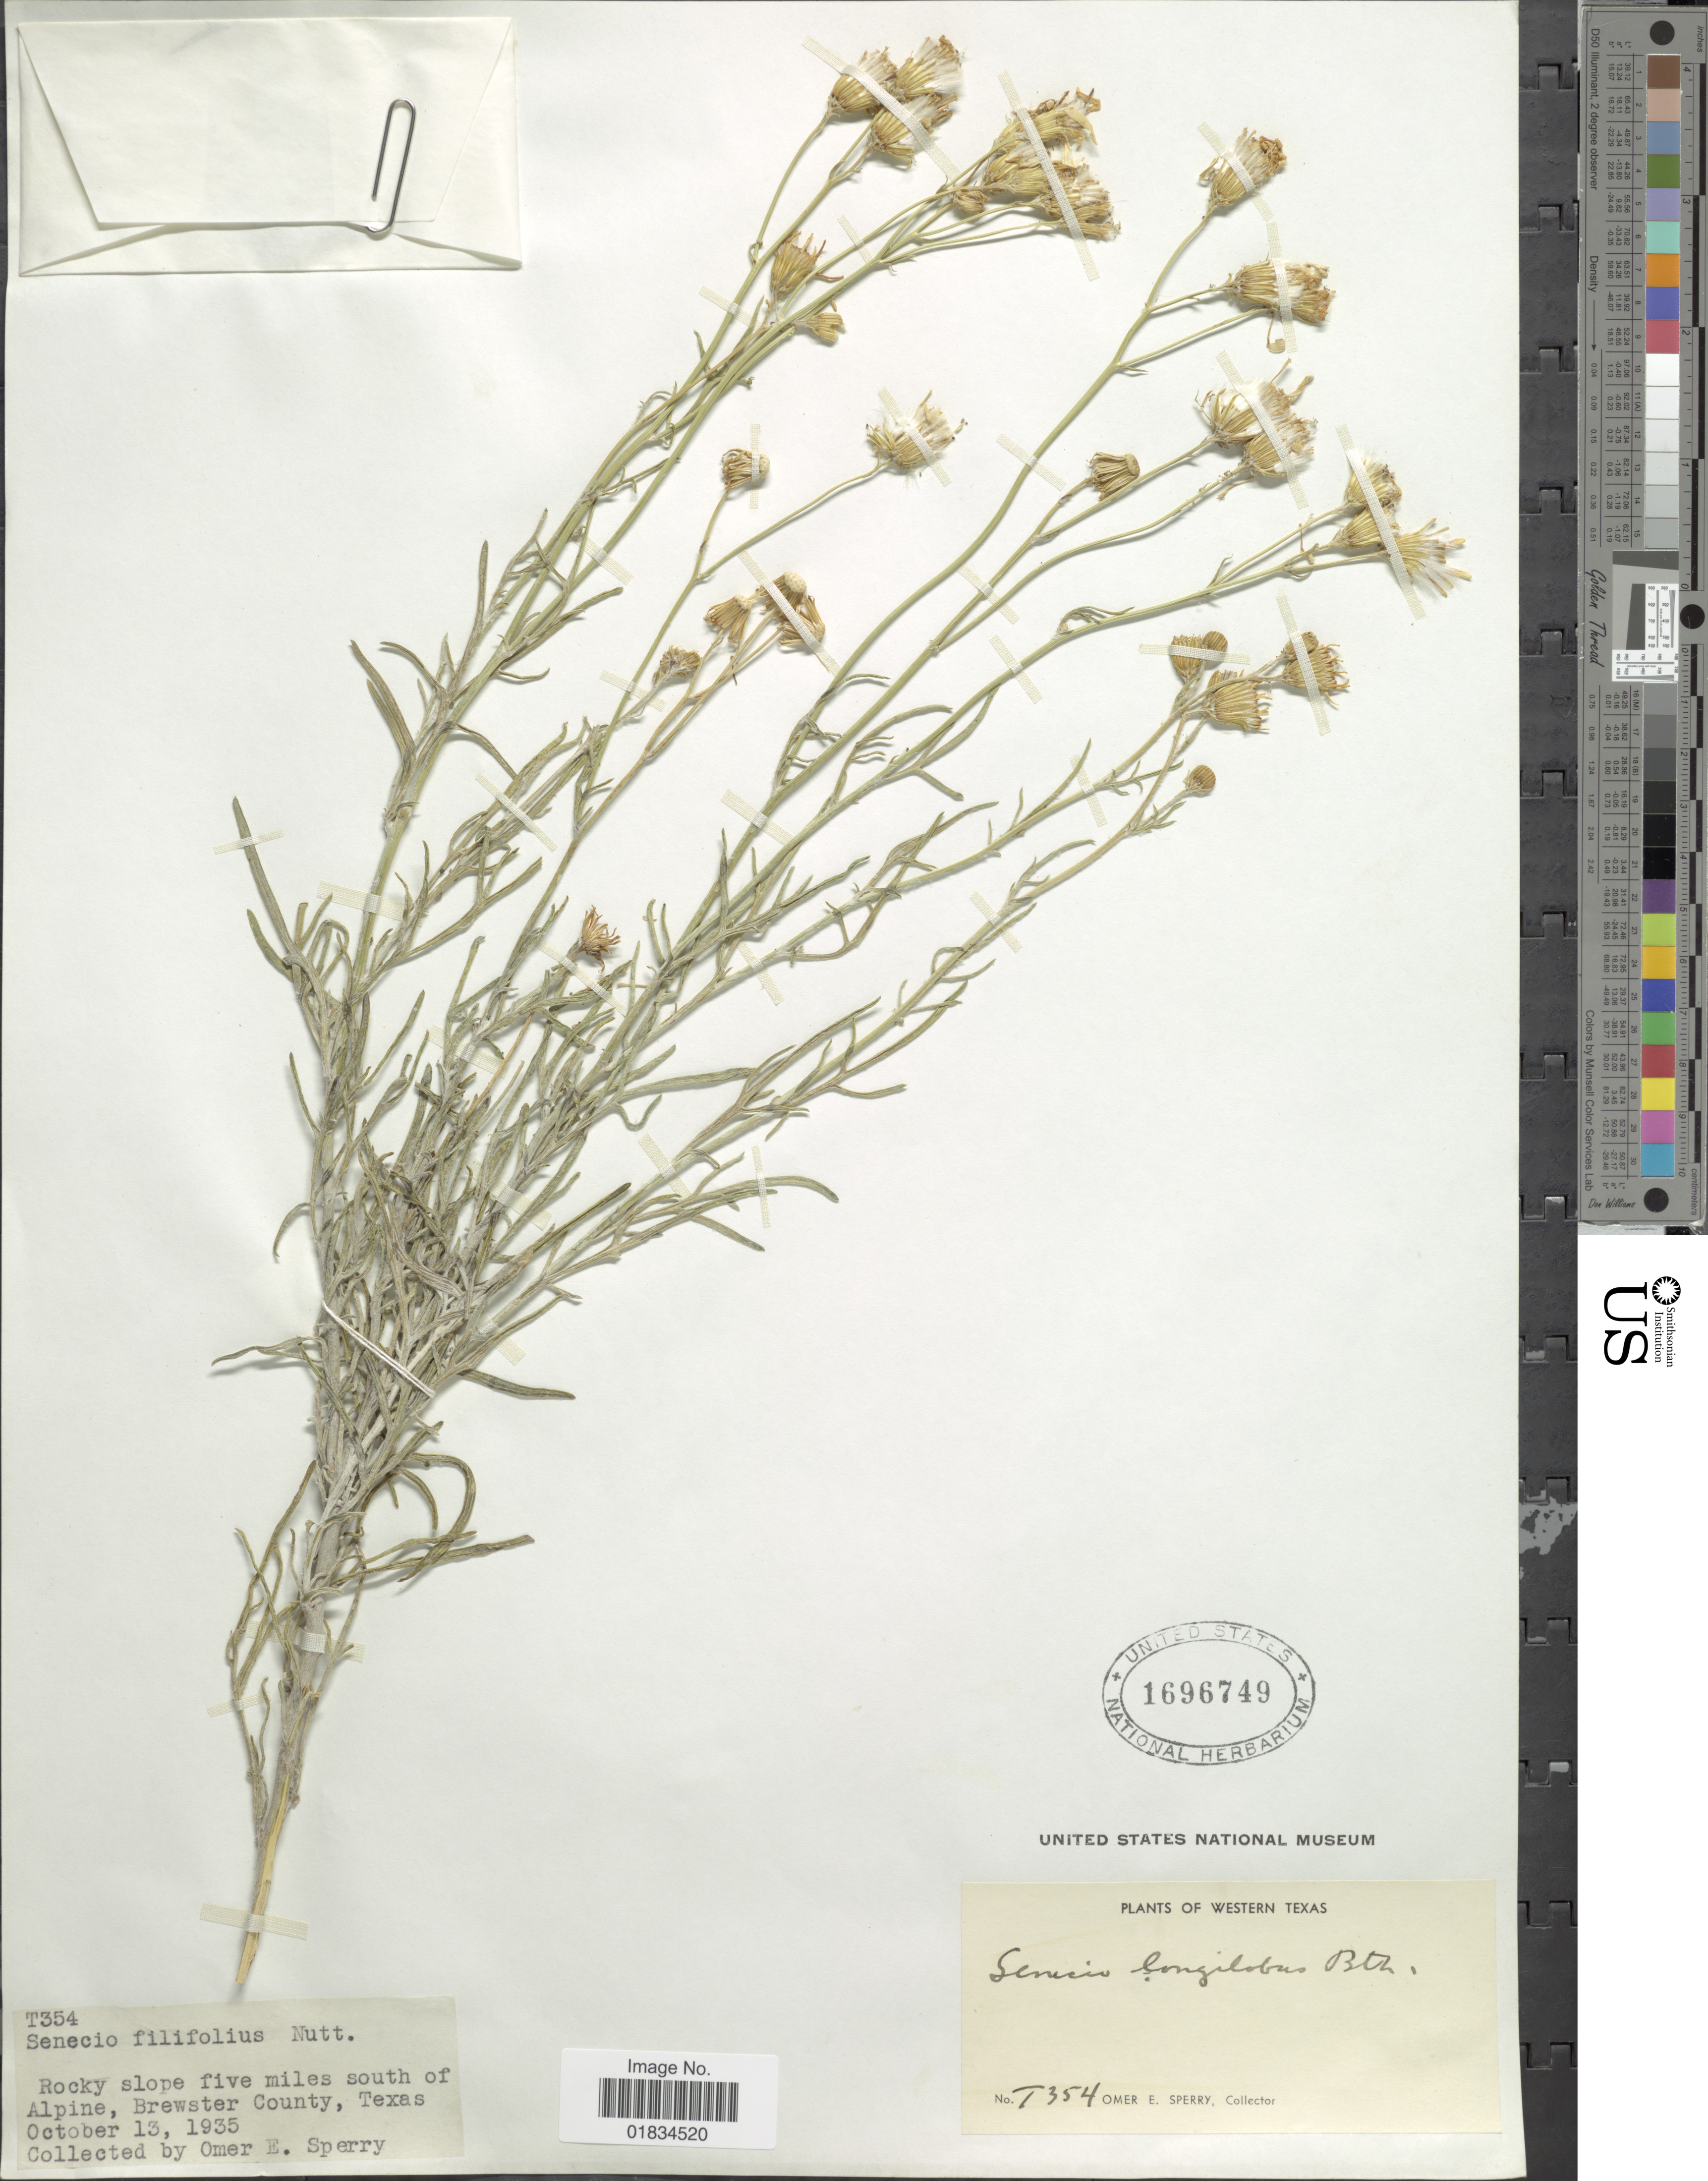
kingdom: Plantae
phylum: Tracheophyta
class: Magnoliopsida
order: Asterales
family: Asteraceae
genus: Senecio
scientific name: Senecio flaccidus var. flaccidus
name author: Less.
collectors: O. E. Sperry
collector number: T354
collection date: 1935-10-13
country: United States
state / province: Texas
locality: Western Texas, Rocky slope five miles south of Alpine Brewster County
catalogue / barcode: US 1696749